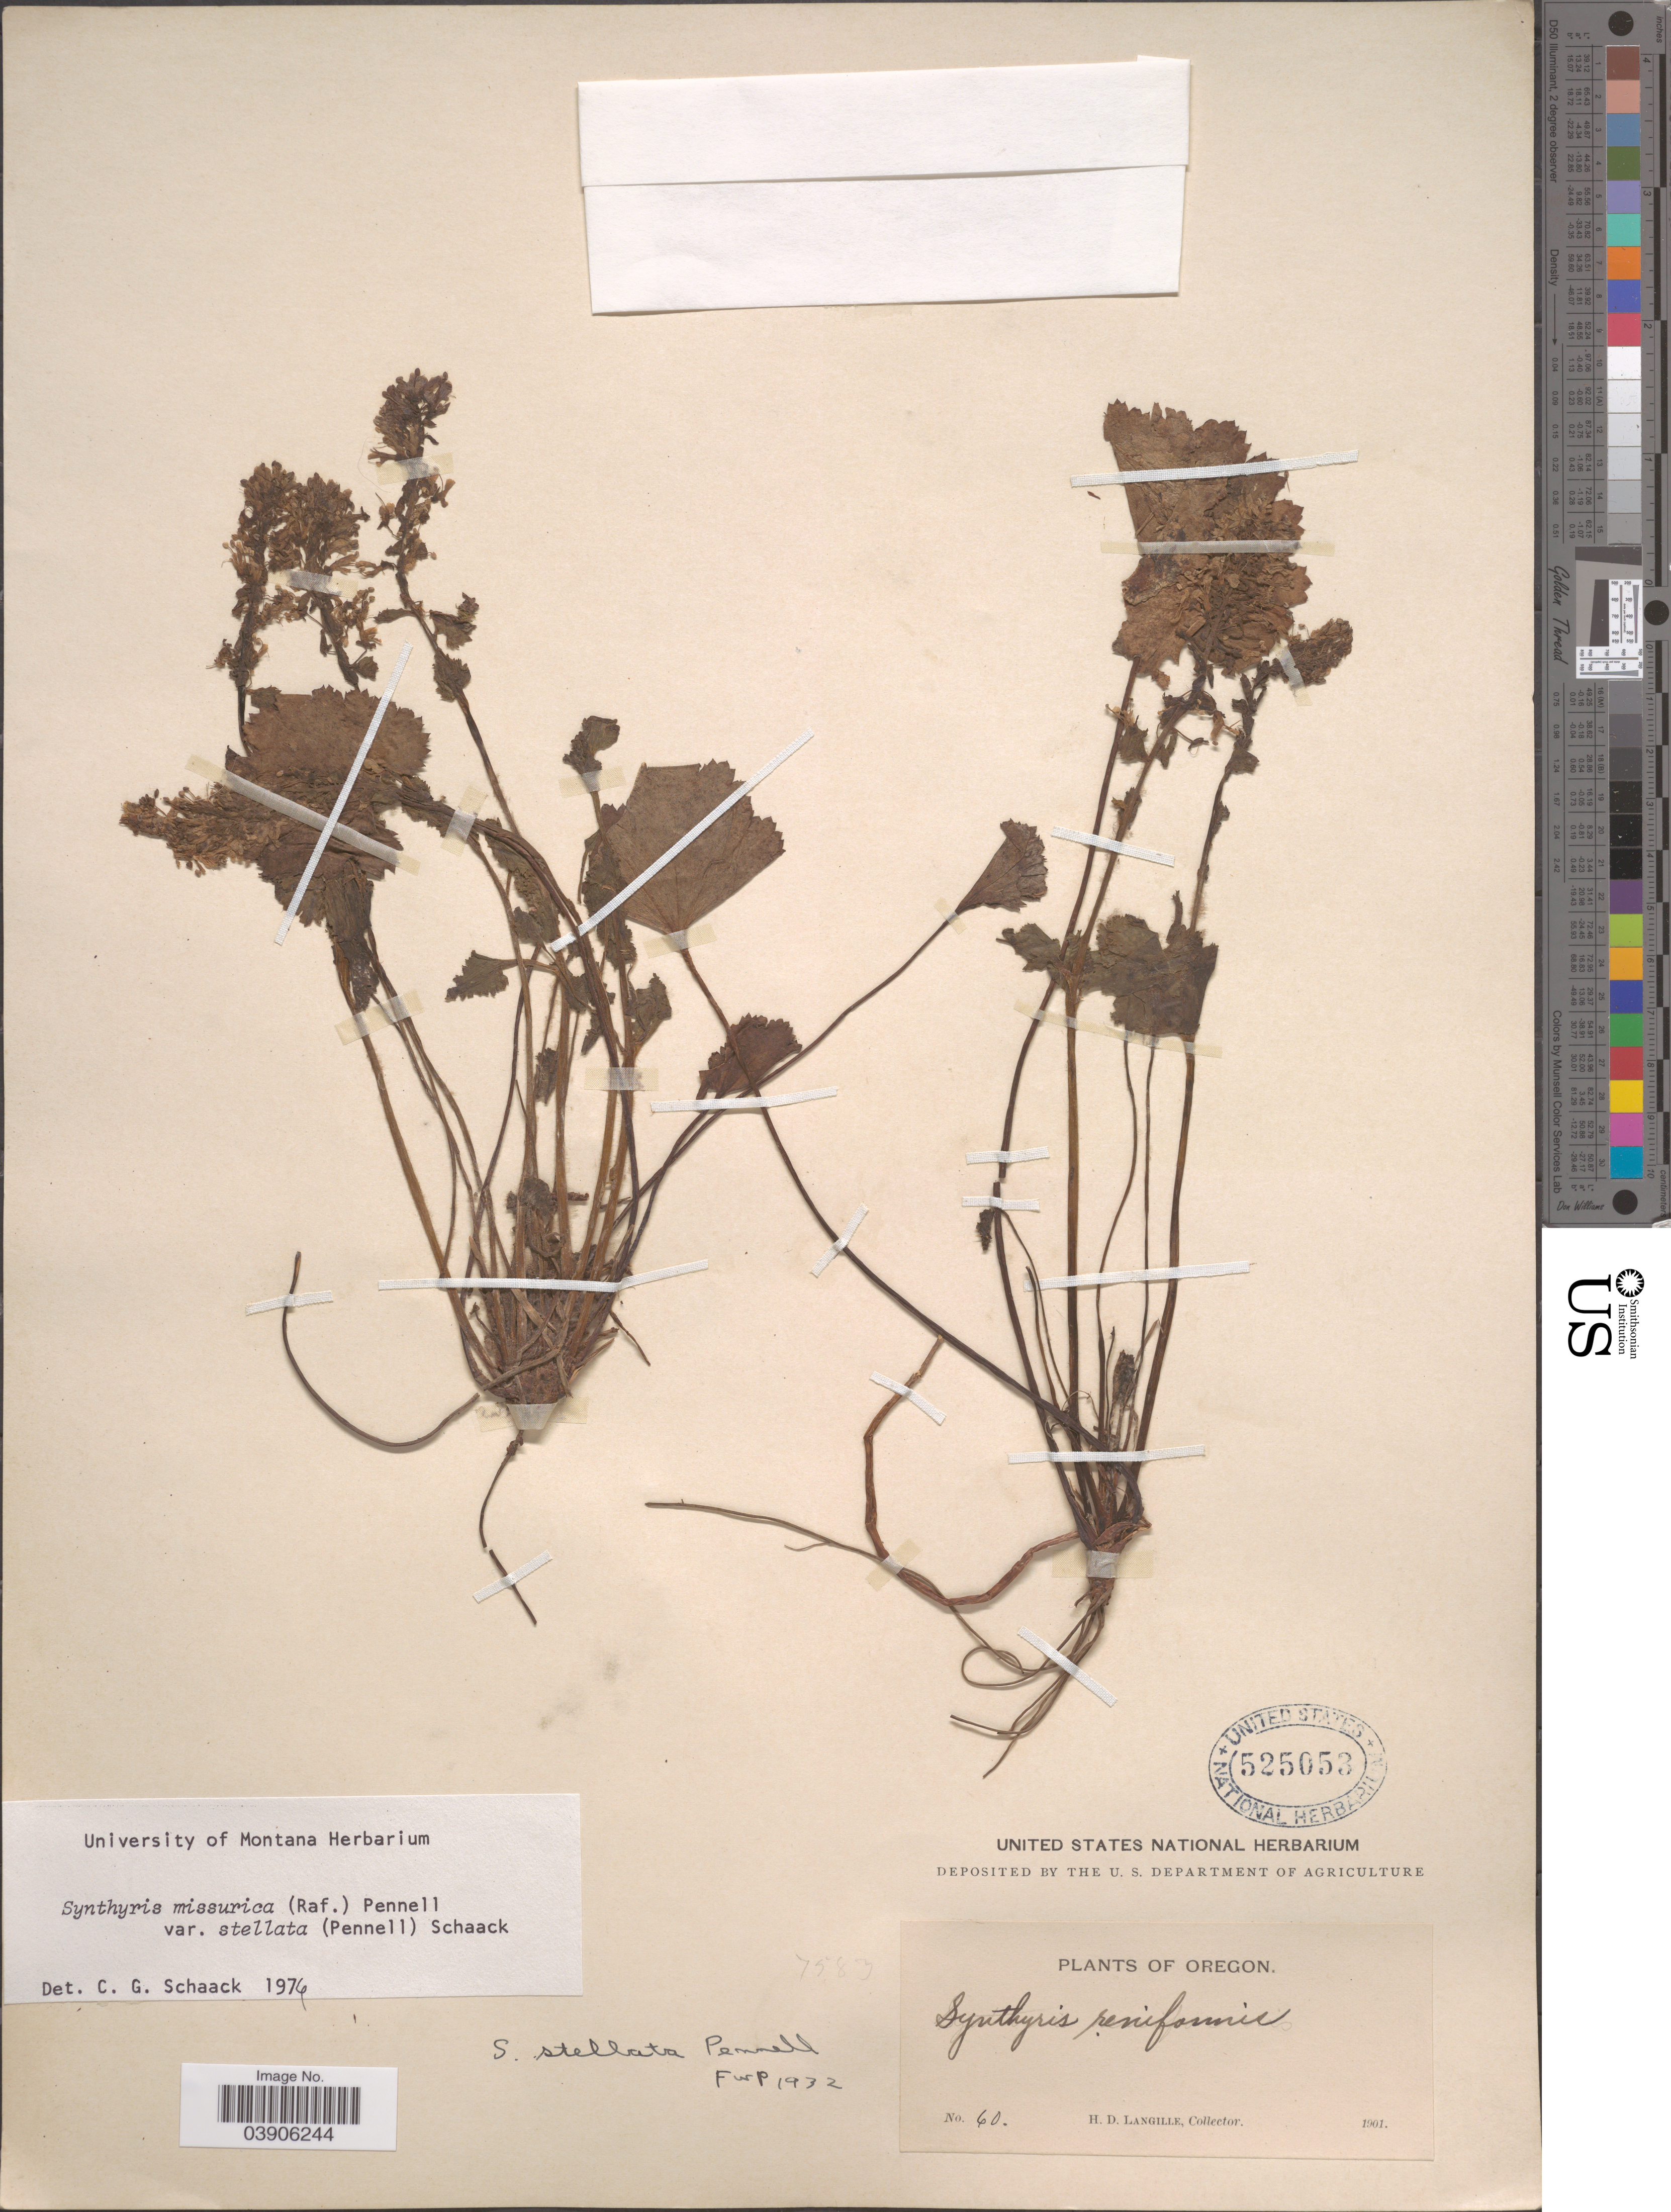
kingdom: Plantae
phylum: Tracheophyta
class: Magnoliopsida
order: Lamiales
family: Plantaginaceae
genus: Synthyris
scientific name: Synthyris missurica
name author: (Raf.) Pennell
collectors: H. Langille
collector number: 60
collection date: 1901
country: United States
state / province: Oregon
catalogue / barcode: US 525053